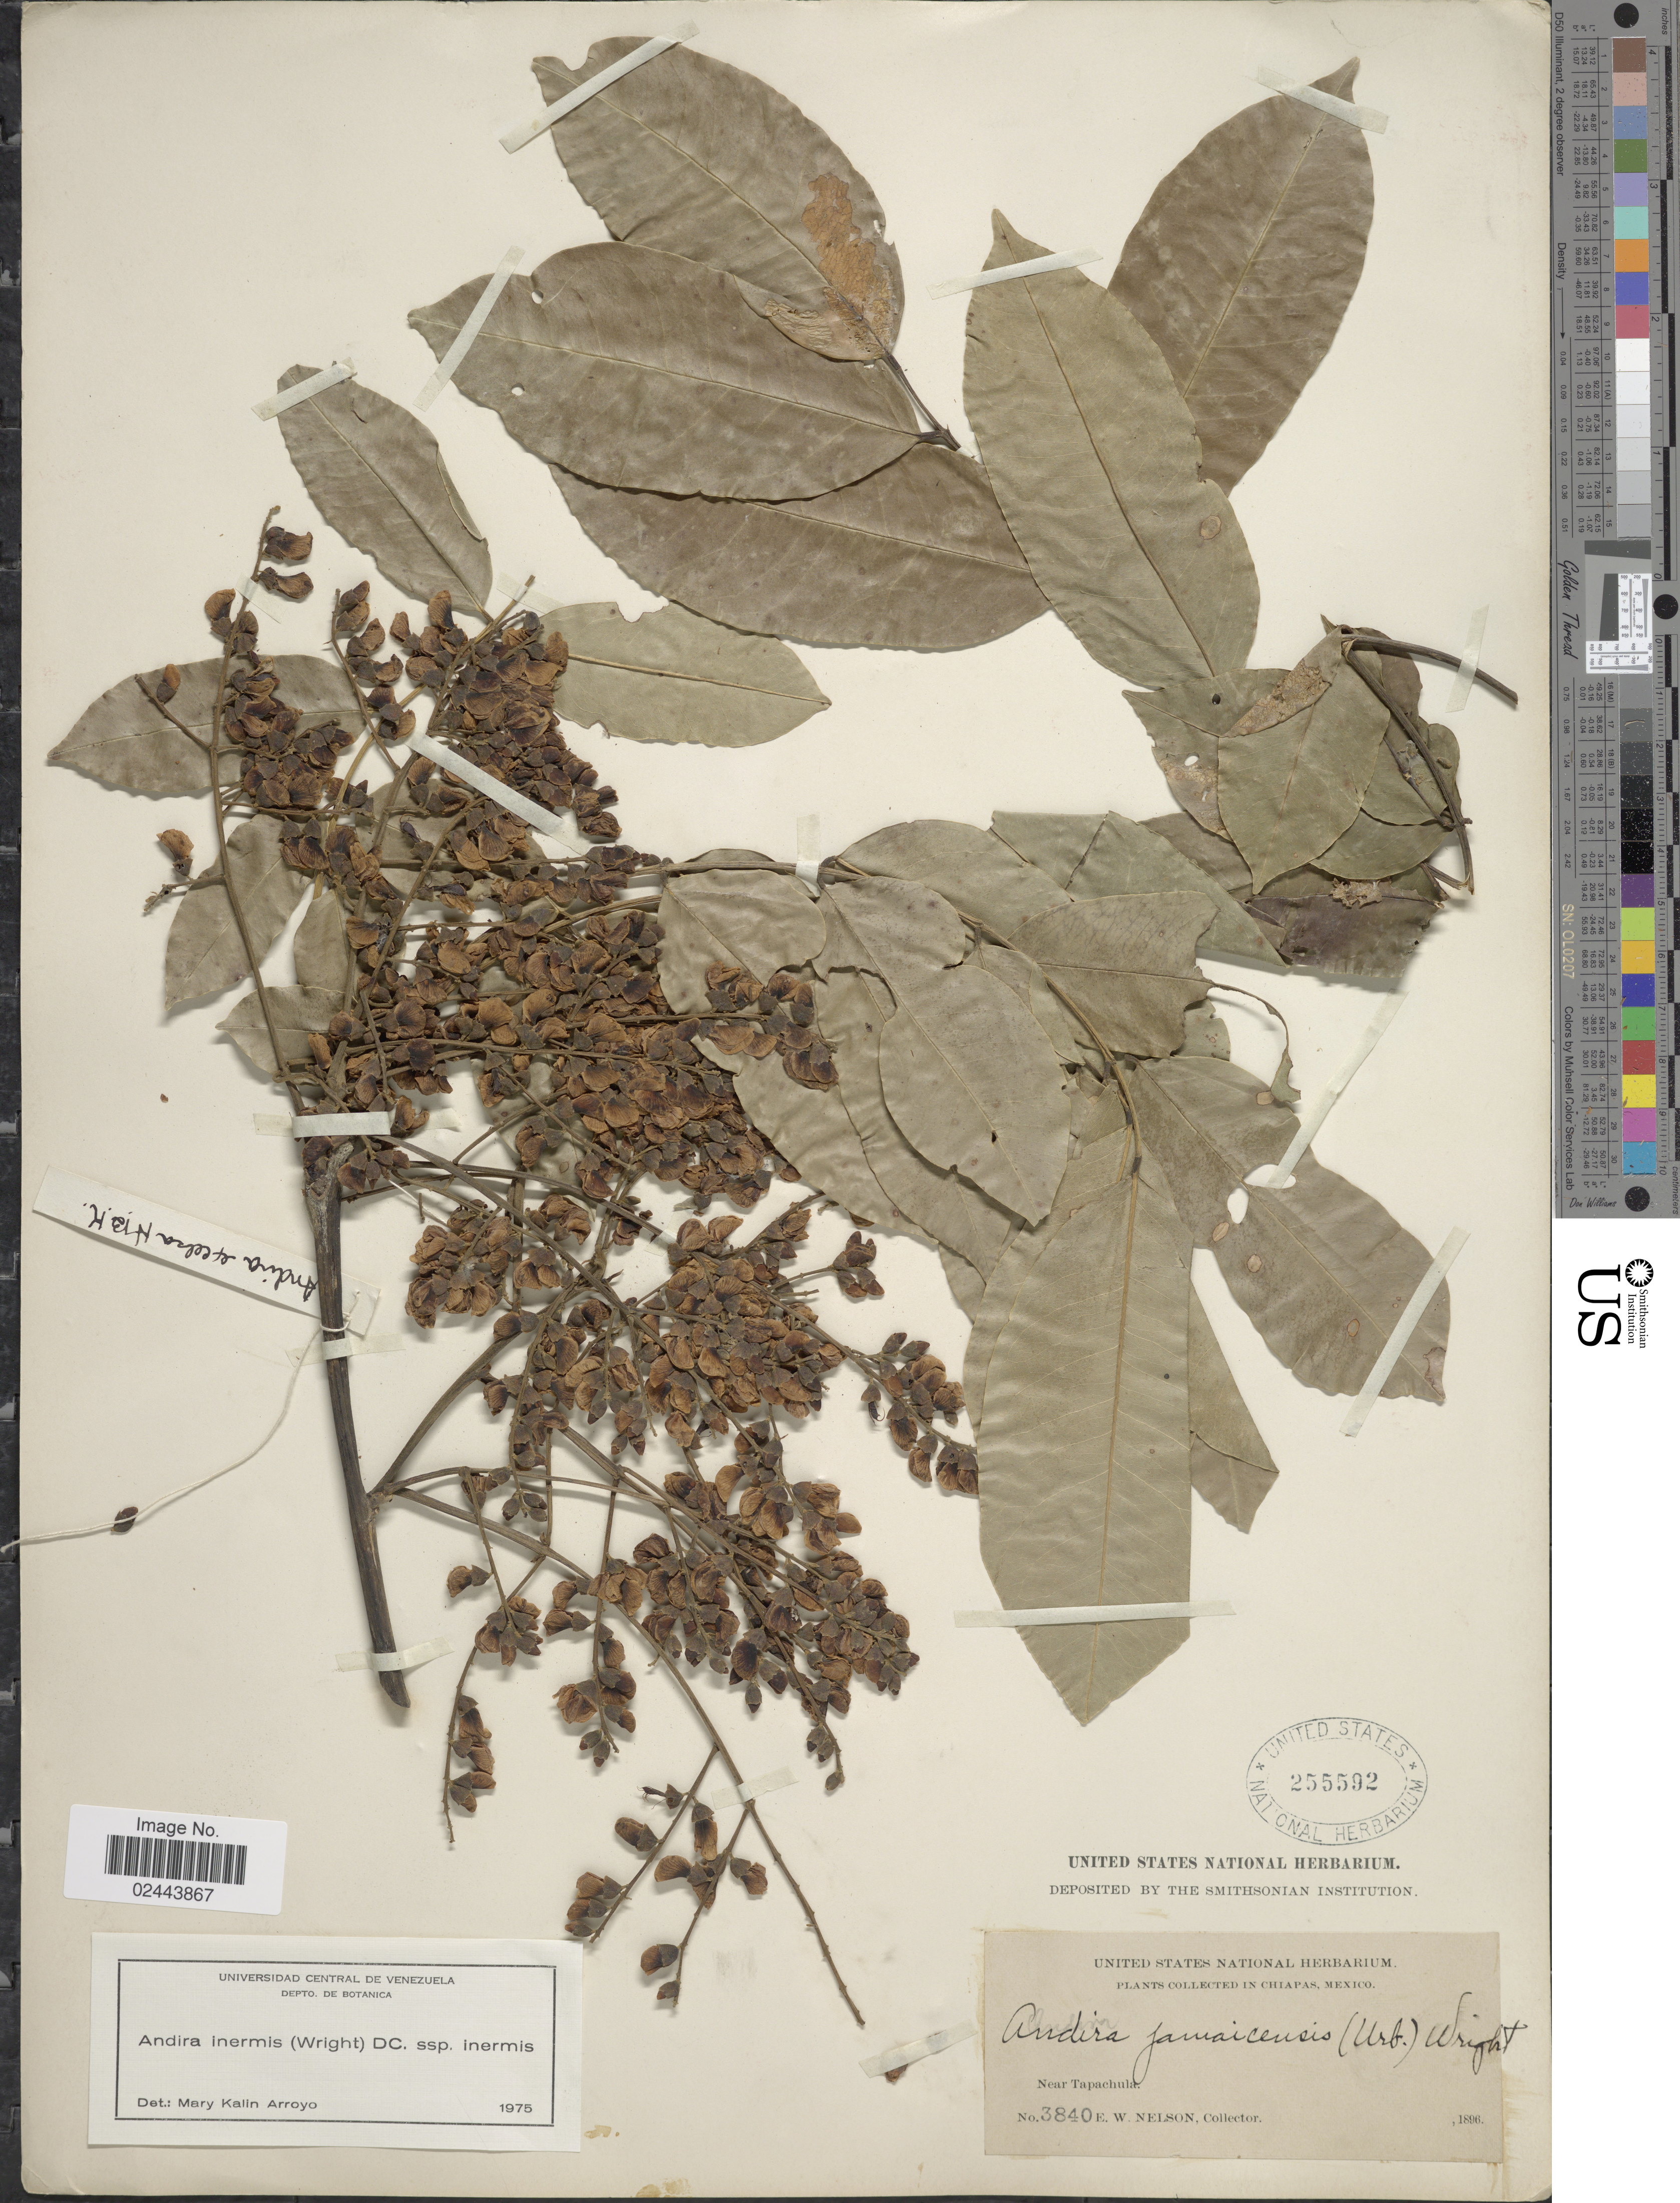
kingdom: Plantae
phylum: Tracheophyta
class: Magnoliopsida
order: Fabales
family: Fabaceae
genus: Andira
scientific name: Andira inermis subsp. inermis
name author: (W. Wright) Kunth ex DC.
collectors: E. W. Nelson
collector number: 3840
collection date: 1896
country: Mexico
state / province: Chiapas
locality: Near Tapachula.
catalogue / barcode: US 255592